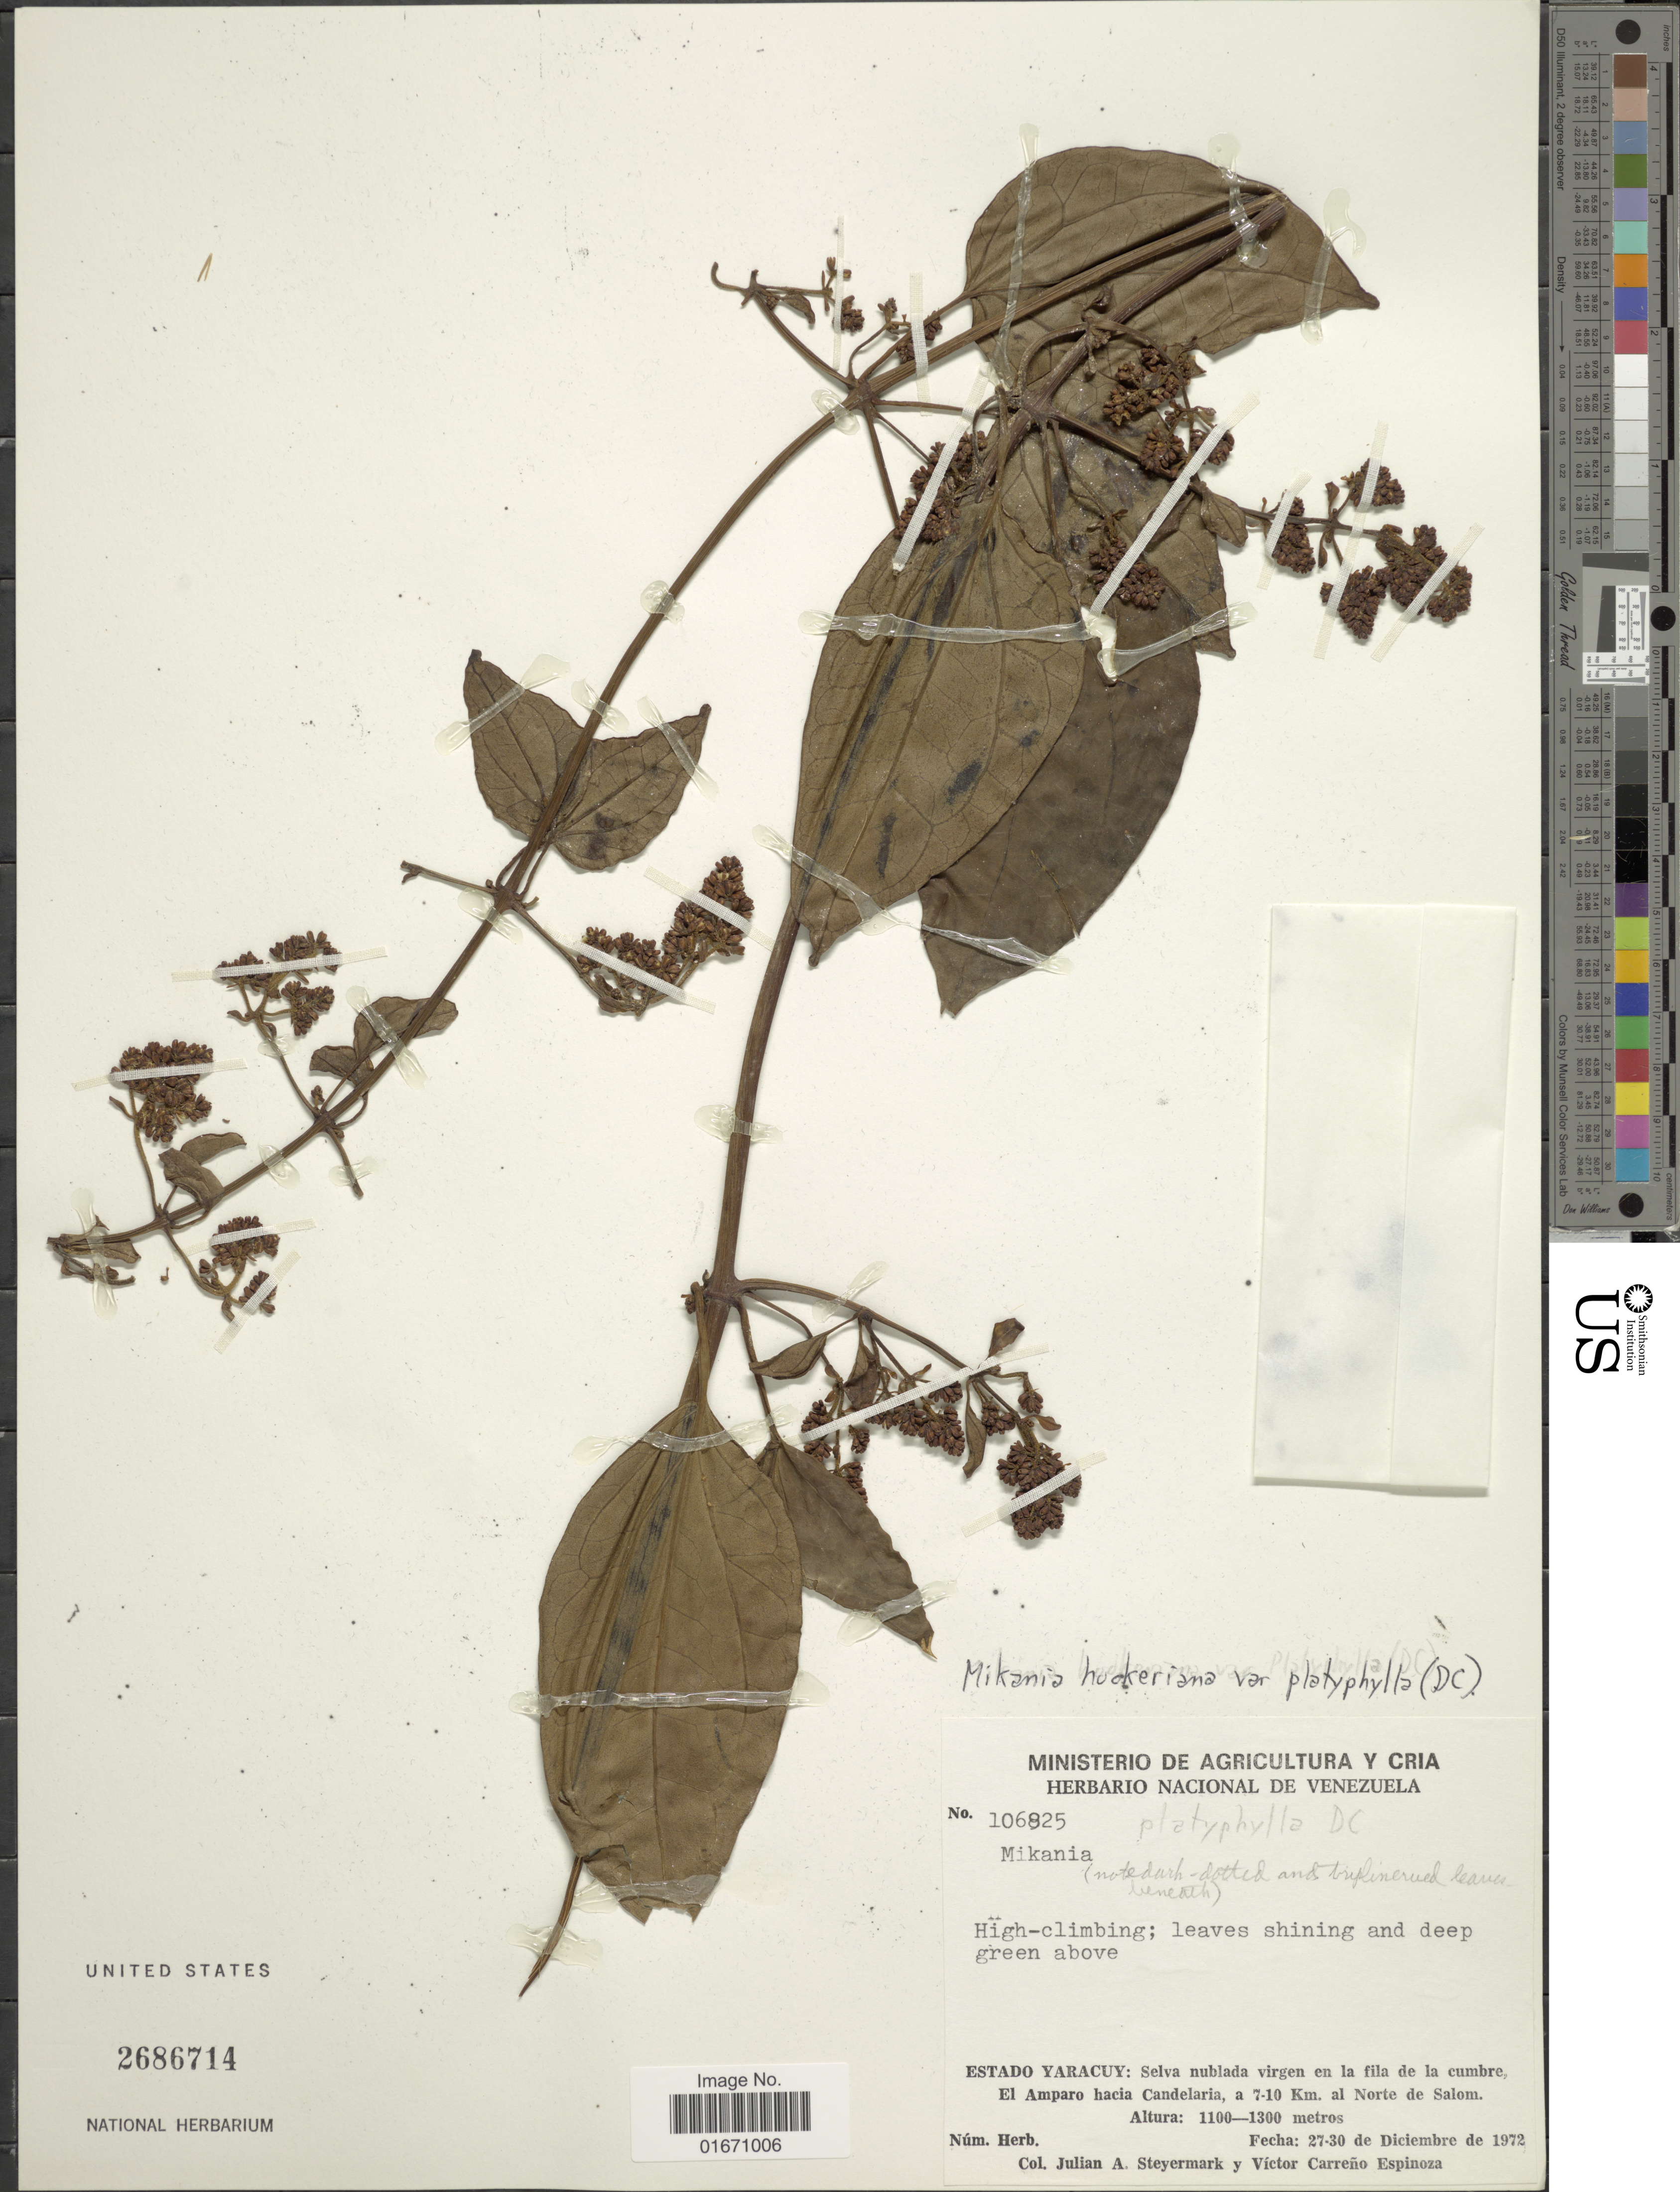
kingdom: Plantae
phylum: Tracheophyta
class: Magnoliopsida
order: Asterales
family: Asteraceae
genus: Mikania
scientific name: Mikania hookeriana var. platyphylla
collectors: J. Steyermark & V. Carreño Espinosa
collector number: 106825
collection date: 1972-12-27/1972-12-30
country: Venezuela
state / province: Yaracuy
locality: El Amparo hacia Candelaria, a 7-10 km al Norte de Salom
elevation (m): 1100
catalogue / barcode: US 2686714